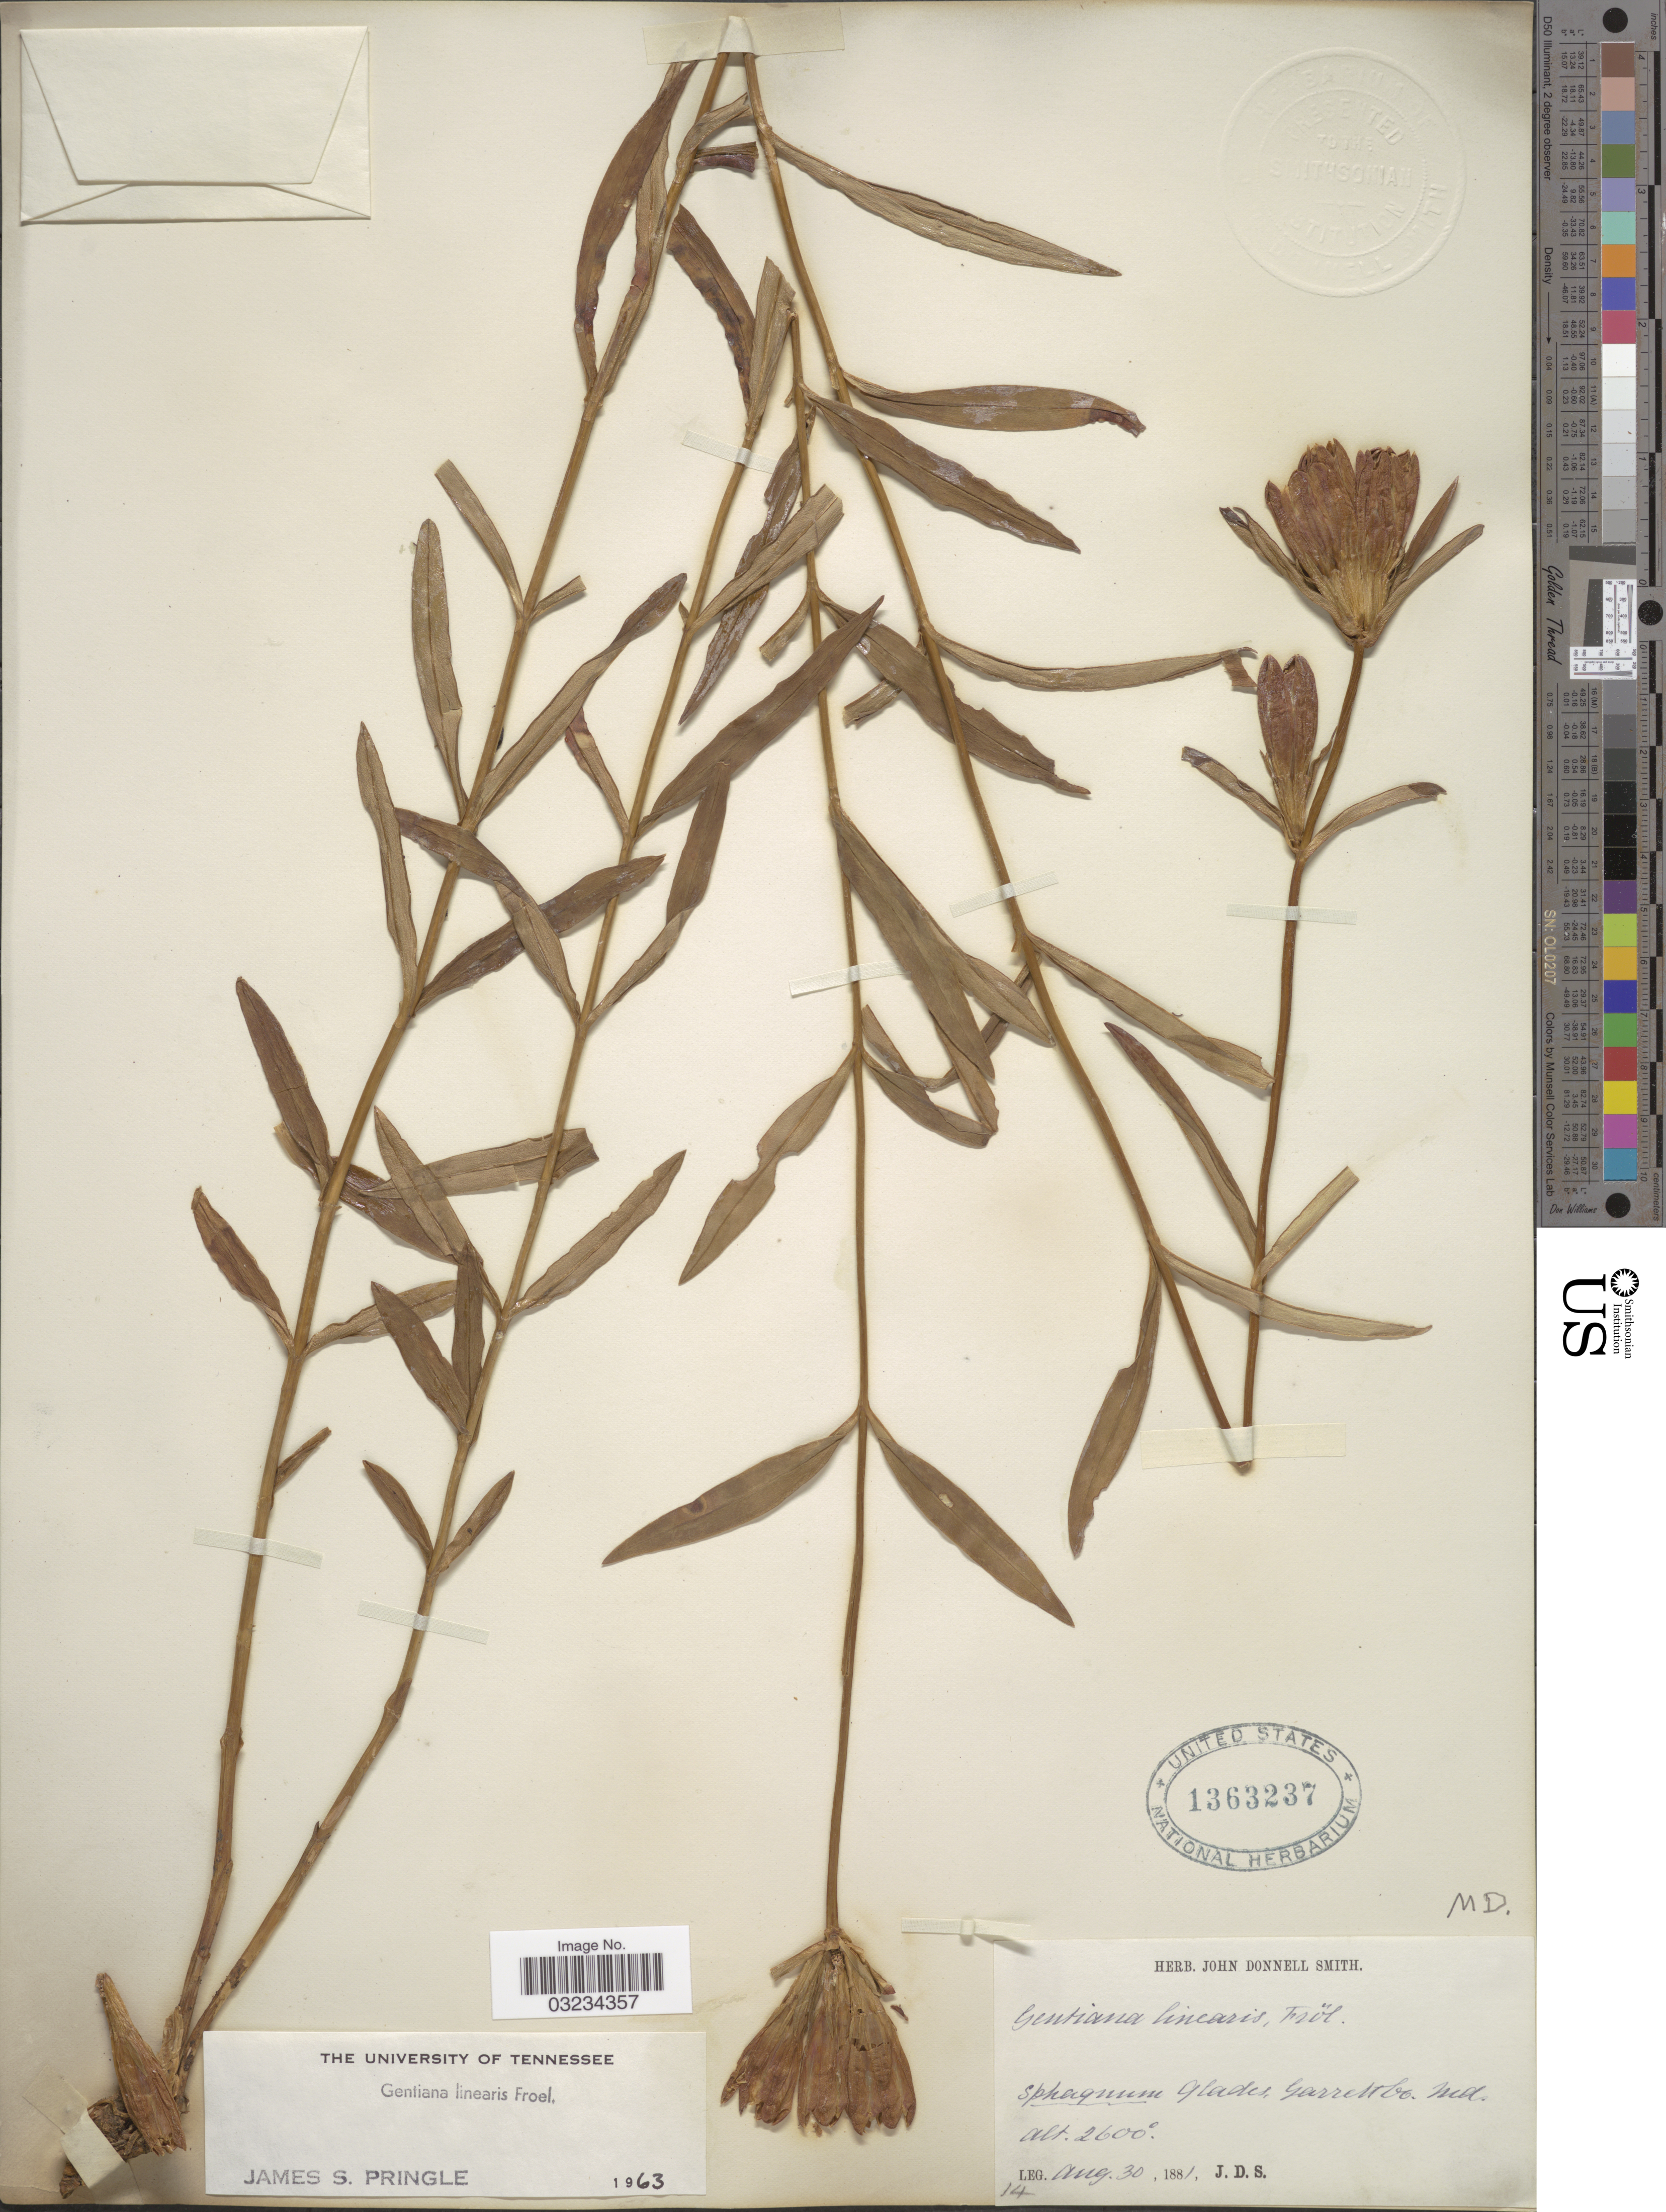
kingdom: Plantae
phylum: Tracheophyta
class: Magnoliopsida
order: Gentianales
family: Gentianaceae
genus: Gentiana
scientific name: Gentiana linearis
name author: Froel.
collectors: J. Donnell Smith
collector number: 14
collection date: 1881-08-30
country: United States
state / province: Maryland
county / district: Garrett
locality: Sphagnum Glades, Garrett Co.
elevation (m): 792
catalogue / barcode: US 1363237